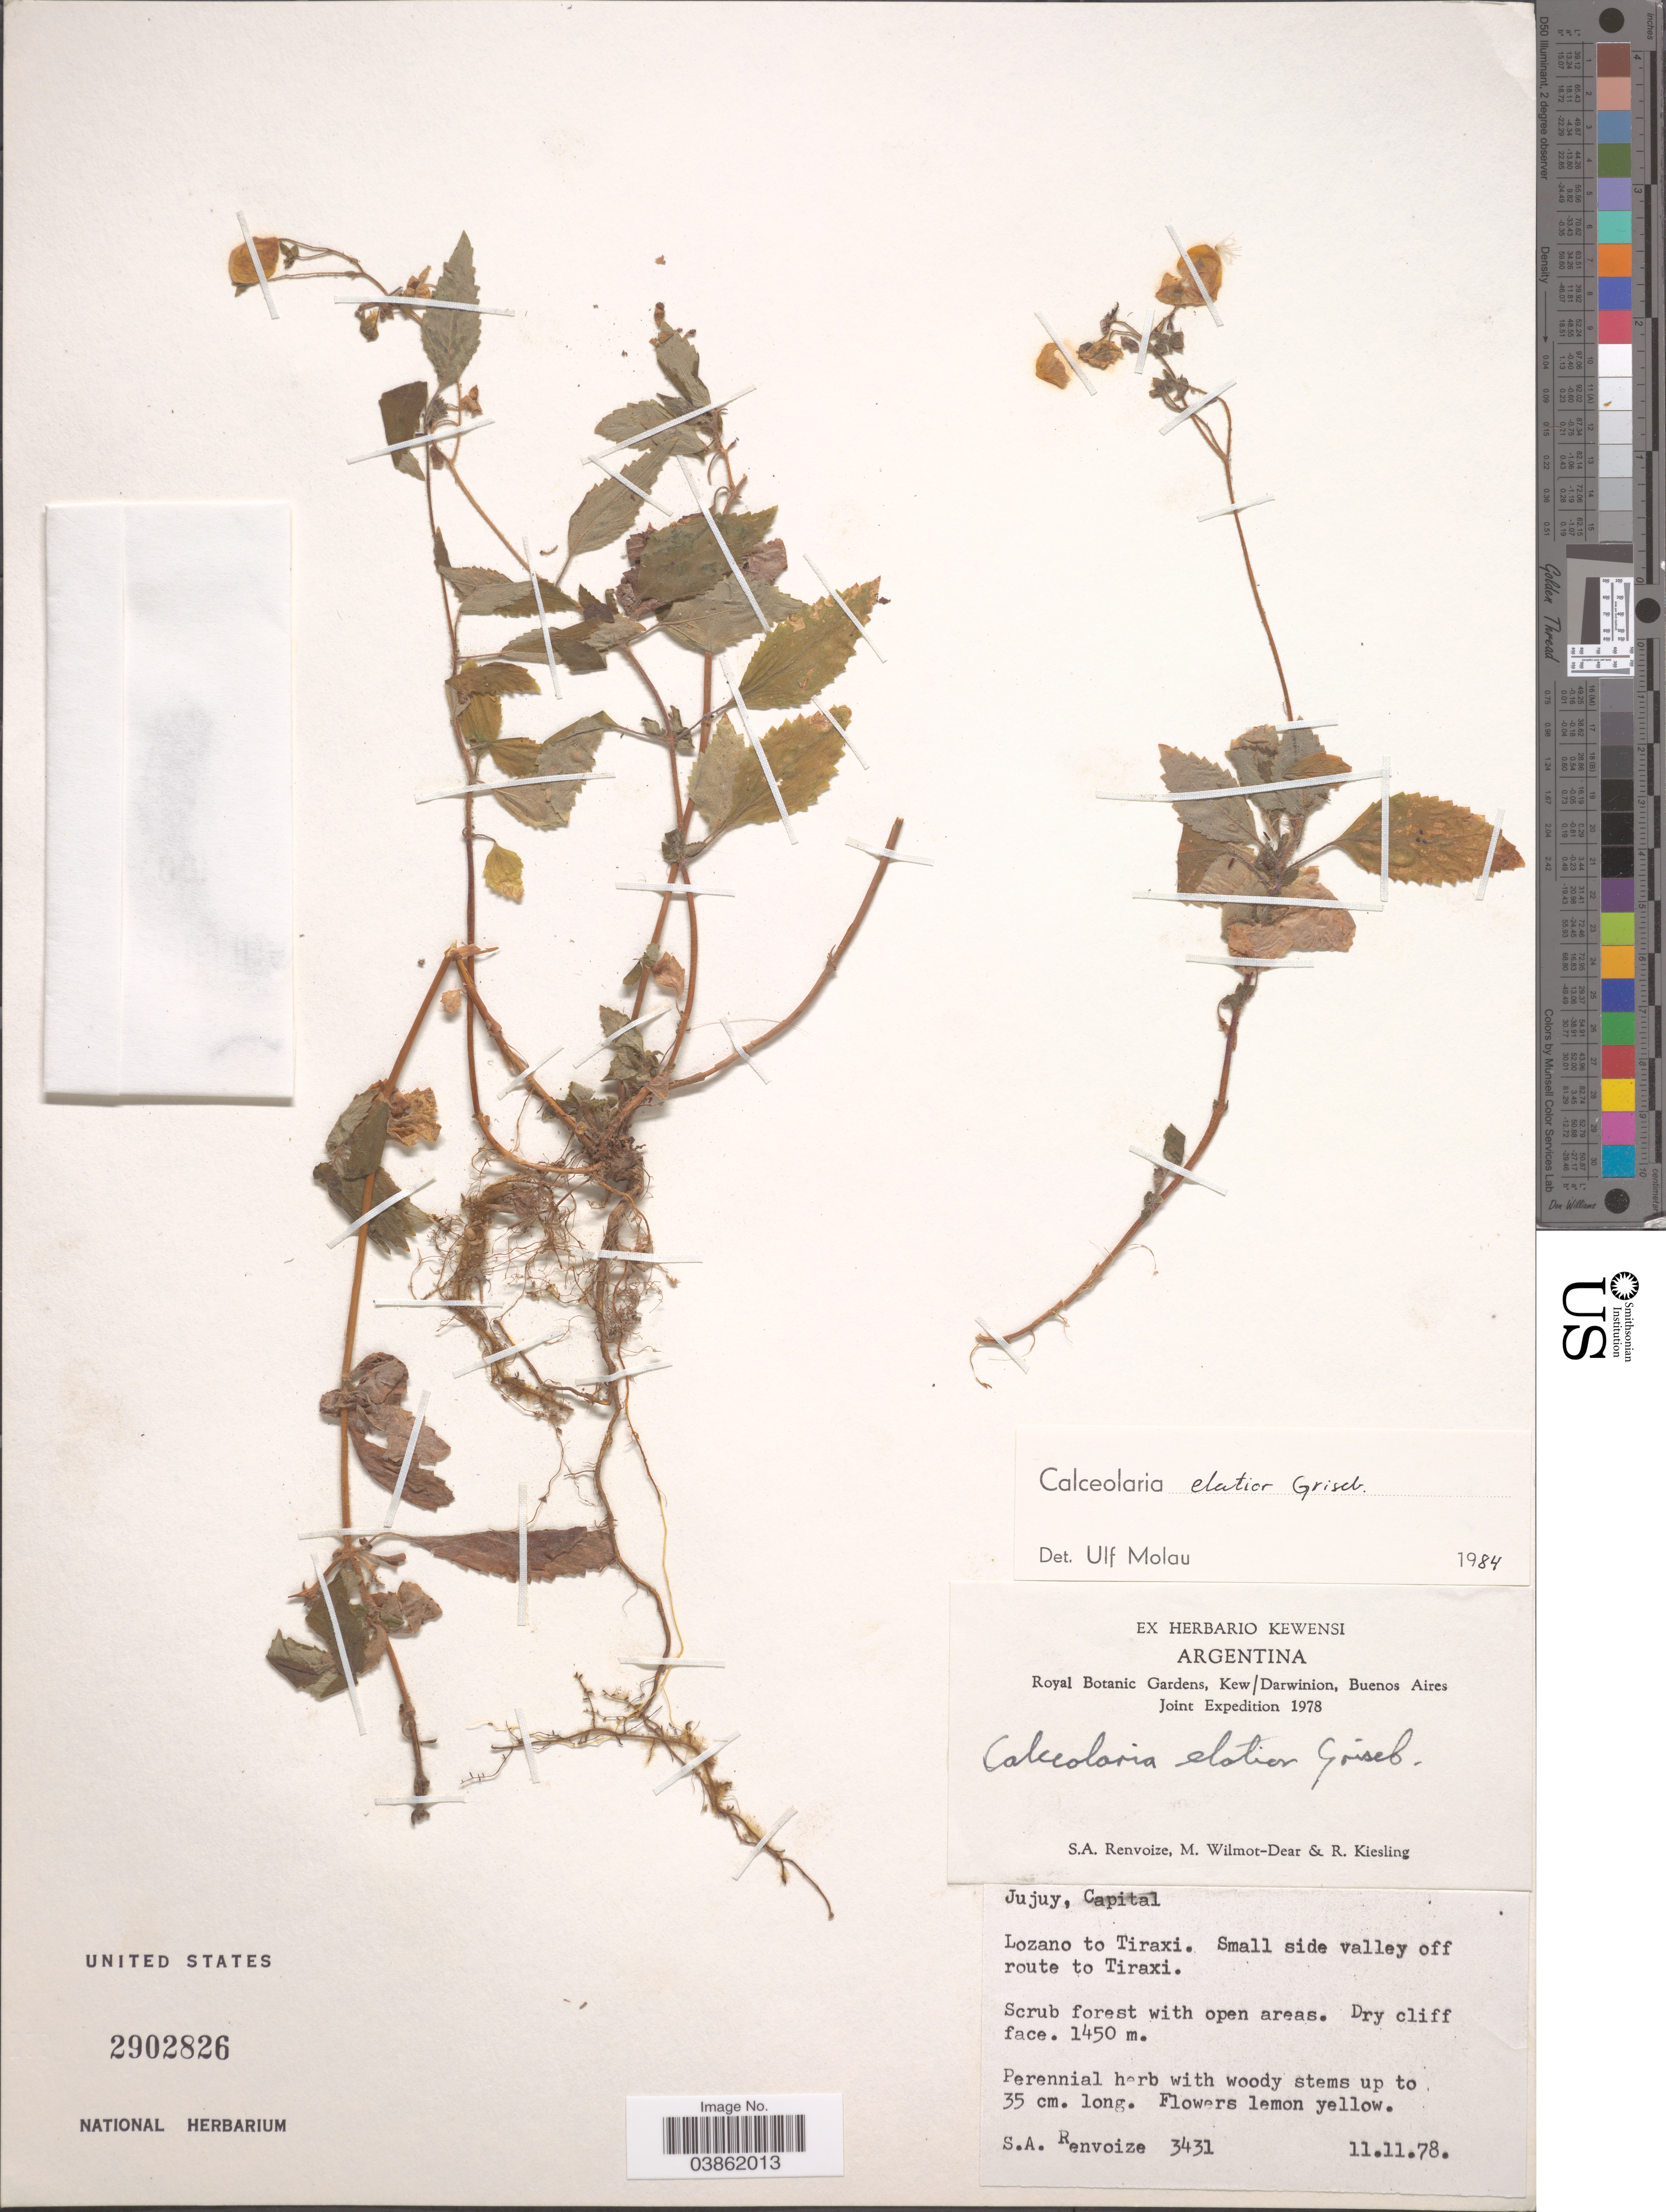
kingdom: Plantae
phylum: Tracheophyta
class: Magnoliopsida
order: Lamiales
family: Calceolariaceae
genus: Calceolaria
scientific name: Calceolaria elatior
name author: Griseb.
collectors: S. A. Renvoize, M. Wilmot-Dear & R. Kiesling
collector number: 3431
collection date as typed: Transcribed d/m/y: 11/11/78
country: Argentina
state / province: Jujuy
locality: Capital. Lozano to Tiraxi. Small side valley off route to Tiraxi.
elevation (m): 1450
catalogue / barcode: US 2902826